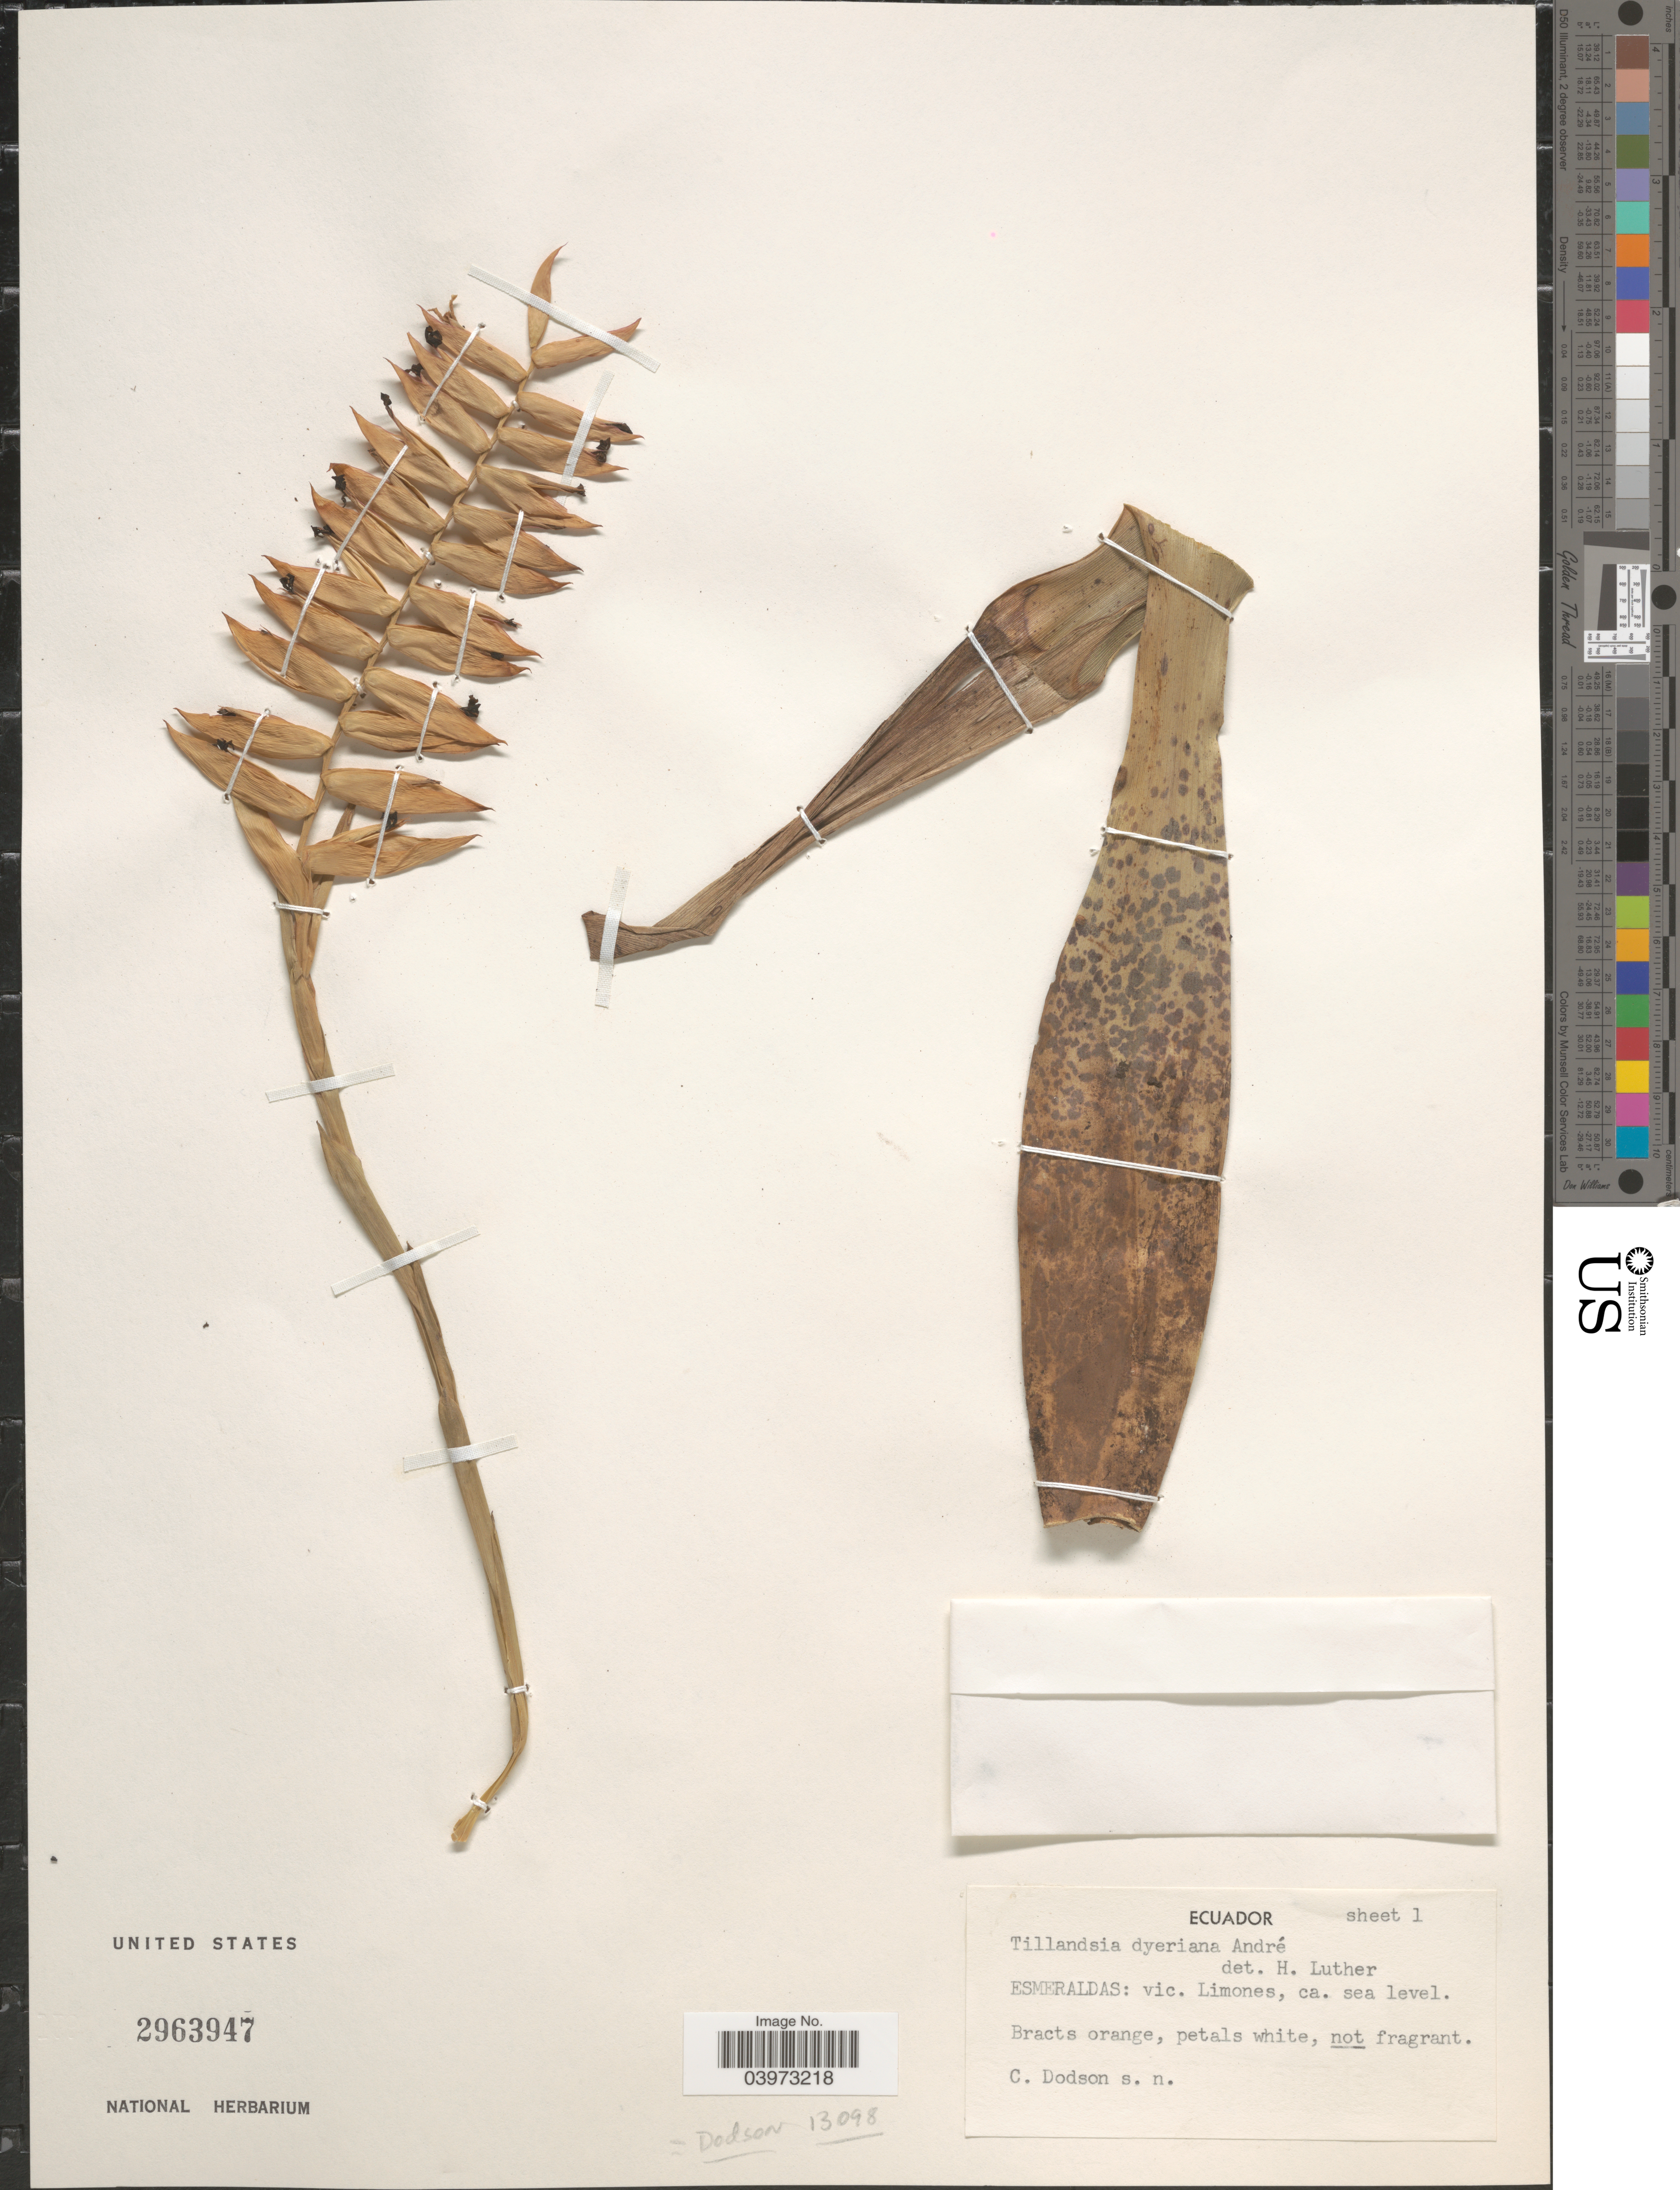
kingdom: Plantae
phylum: Tracheophyta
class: Liliopsida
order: Poales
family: Bromeliaceae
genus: Tillandsia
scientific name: Tillandsia dyeriana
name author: André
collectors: C. Dodson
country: Ecuador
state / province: Esmeraldas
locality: Vic. Limones.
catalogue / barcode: US 2963947